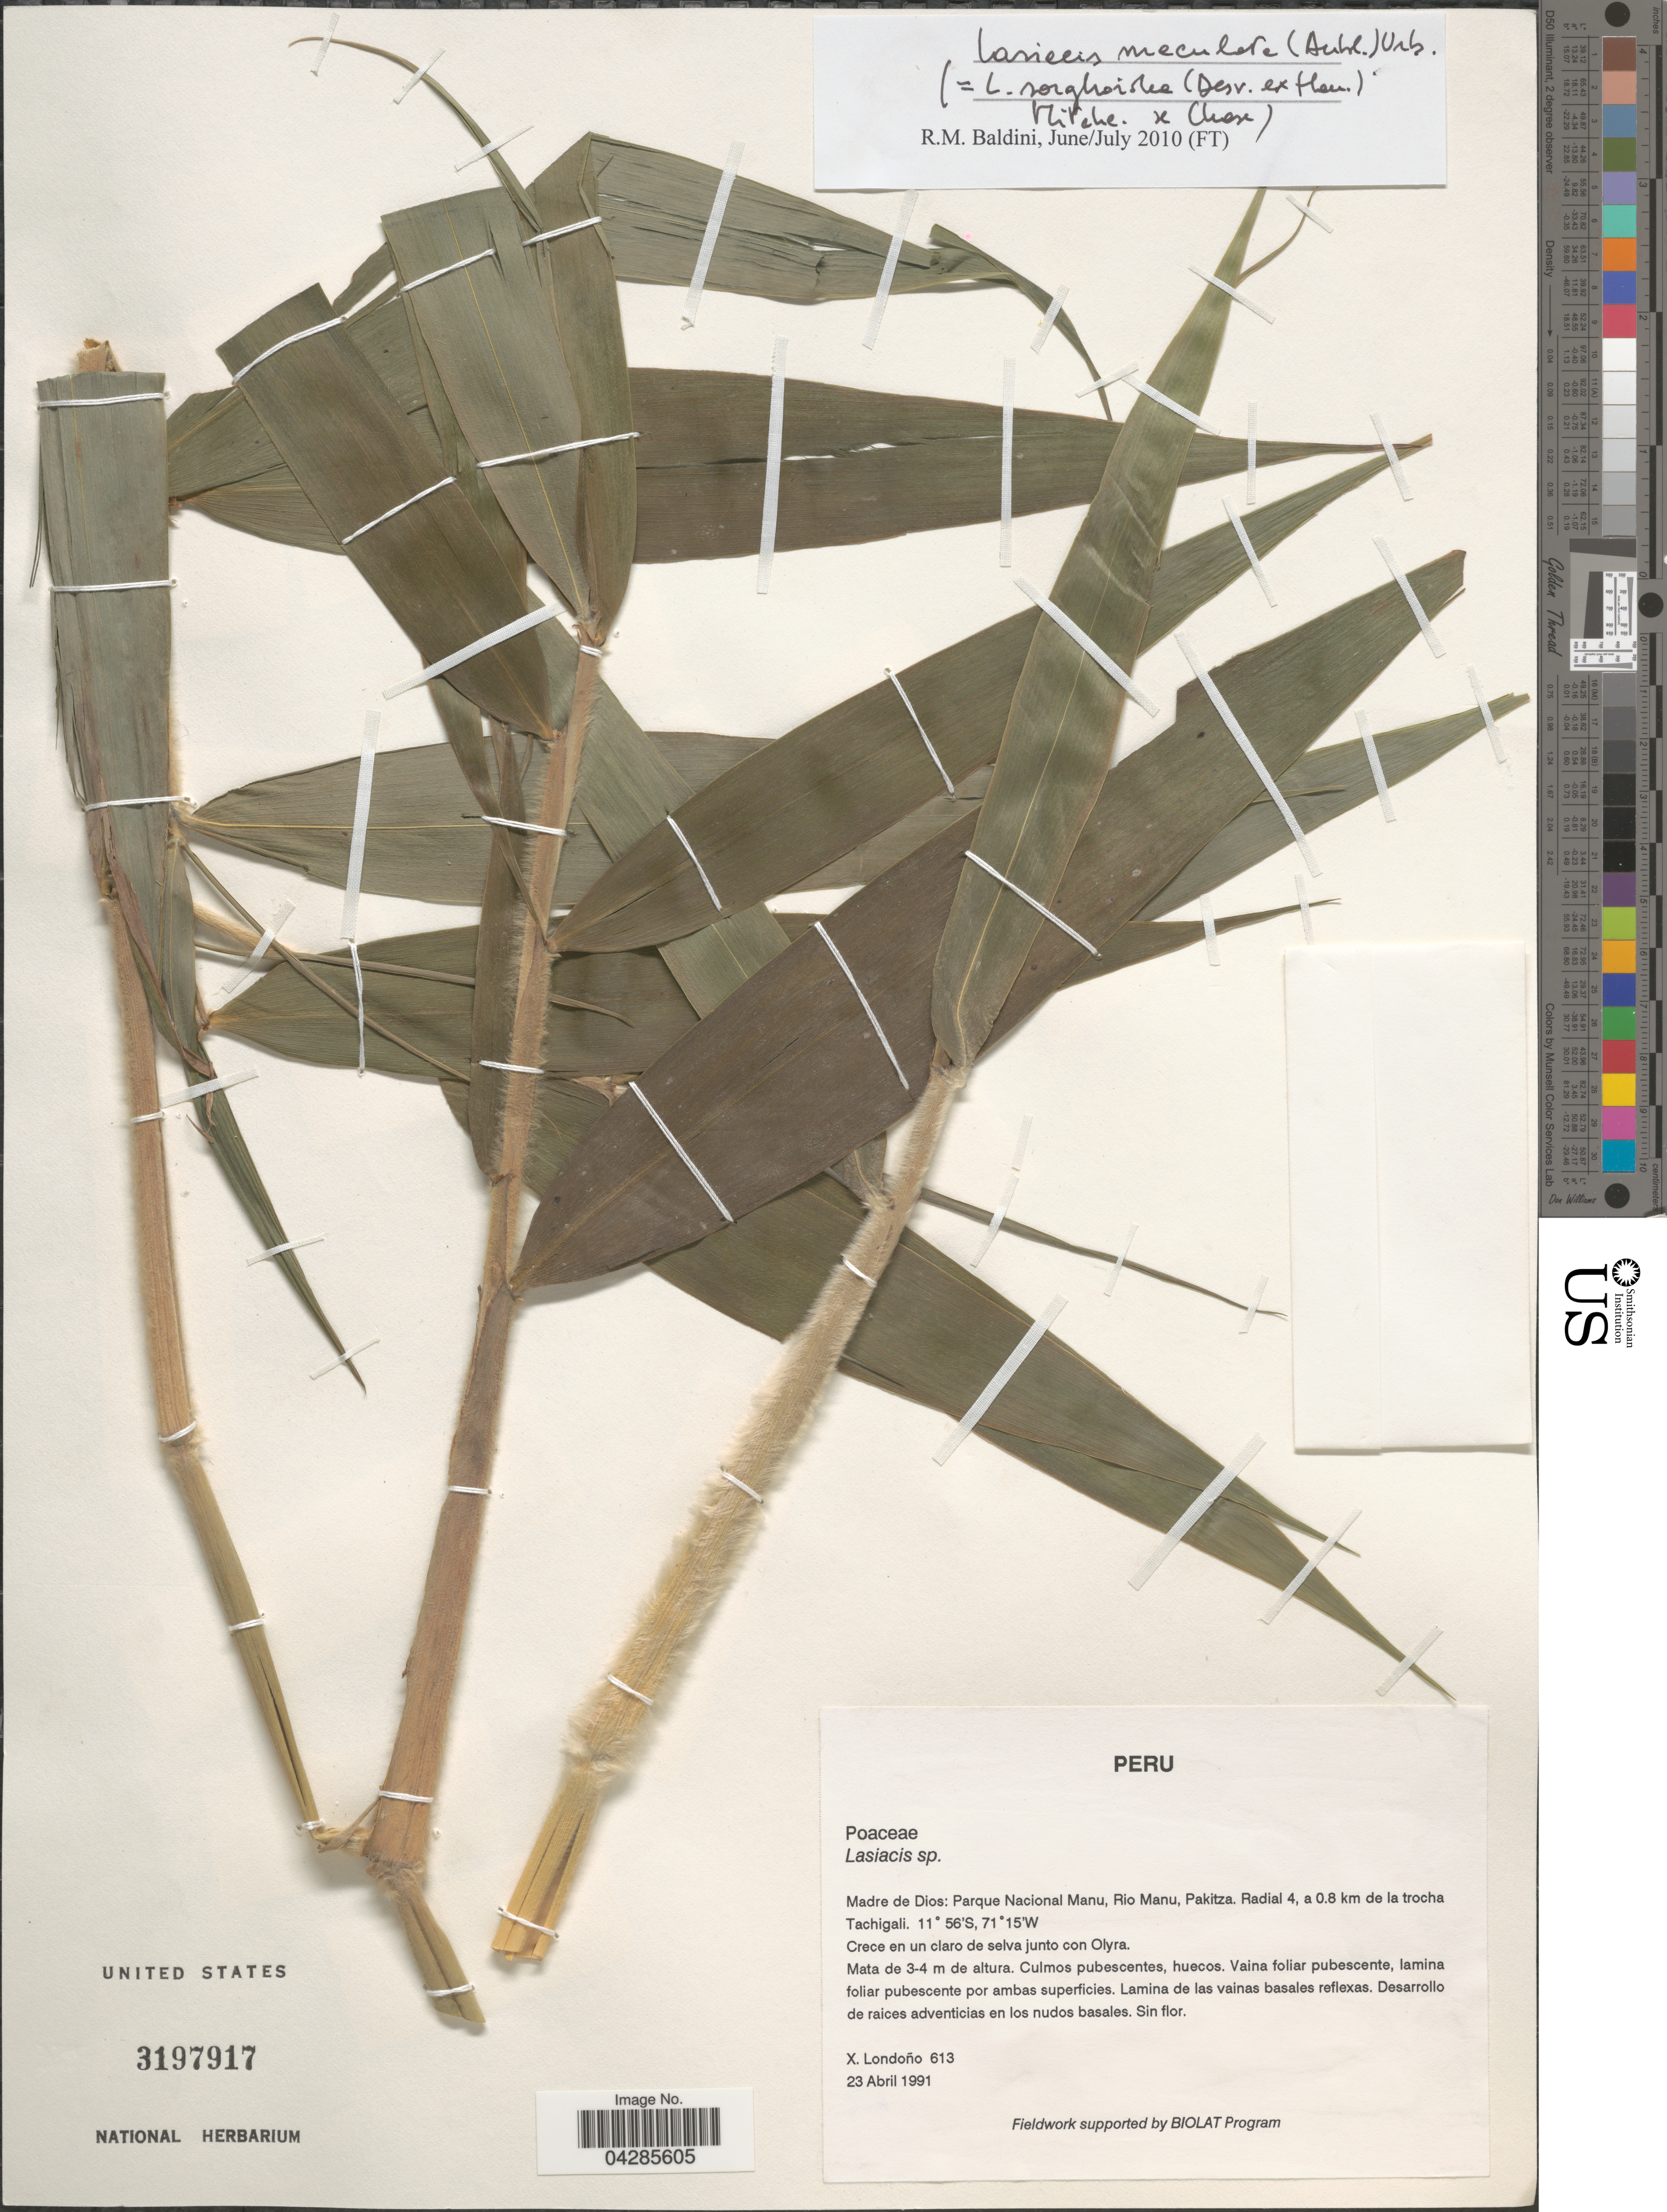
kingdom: Plantae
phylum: Tracheophyta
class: Liliopsida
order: Poales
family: Poaceae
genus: Lasiacis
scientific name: Lasiacis sorghoidea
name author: (Desv. ex Ham.) Hitchc. & Chase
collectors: X. Londoño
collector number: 613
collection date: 1991-04-23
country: Peru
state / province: Madre de Dios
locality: Parque Nacional Manu, Rio Manu, Pakitza. Radial 4, a 0.8 km de la trocha Tachigali.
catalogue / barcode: US 3197917